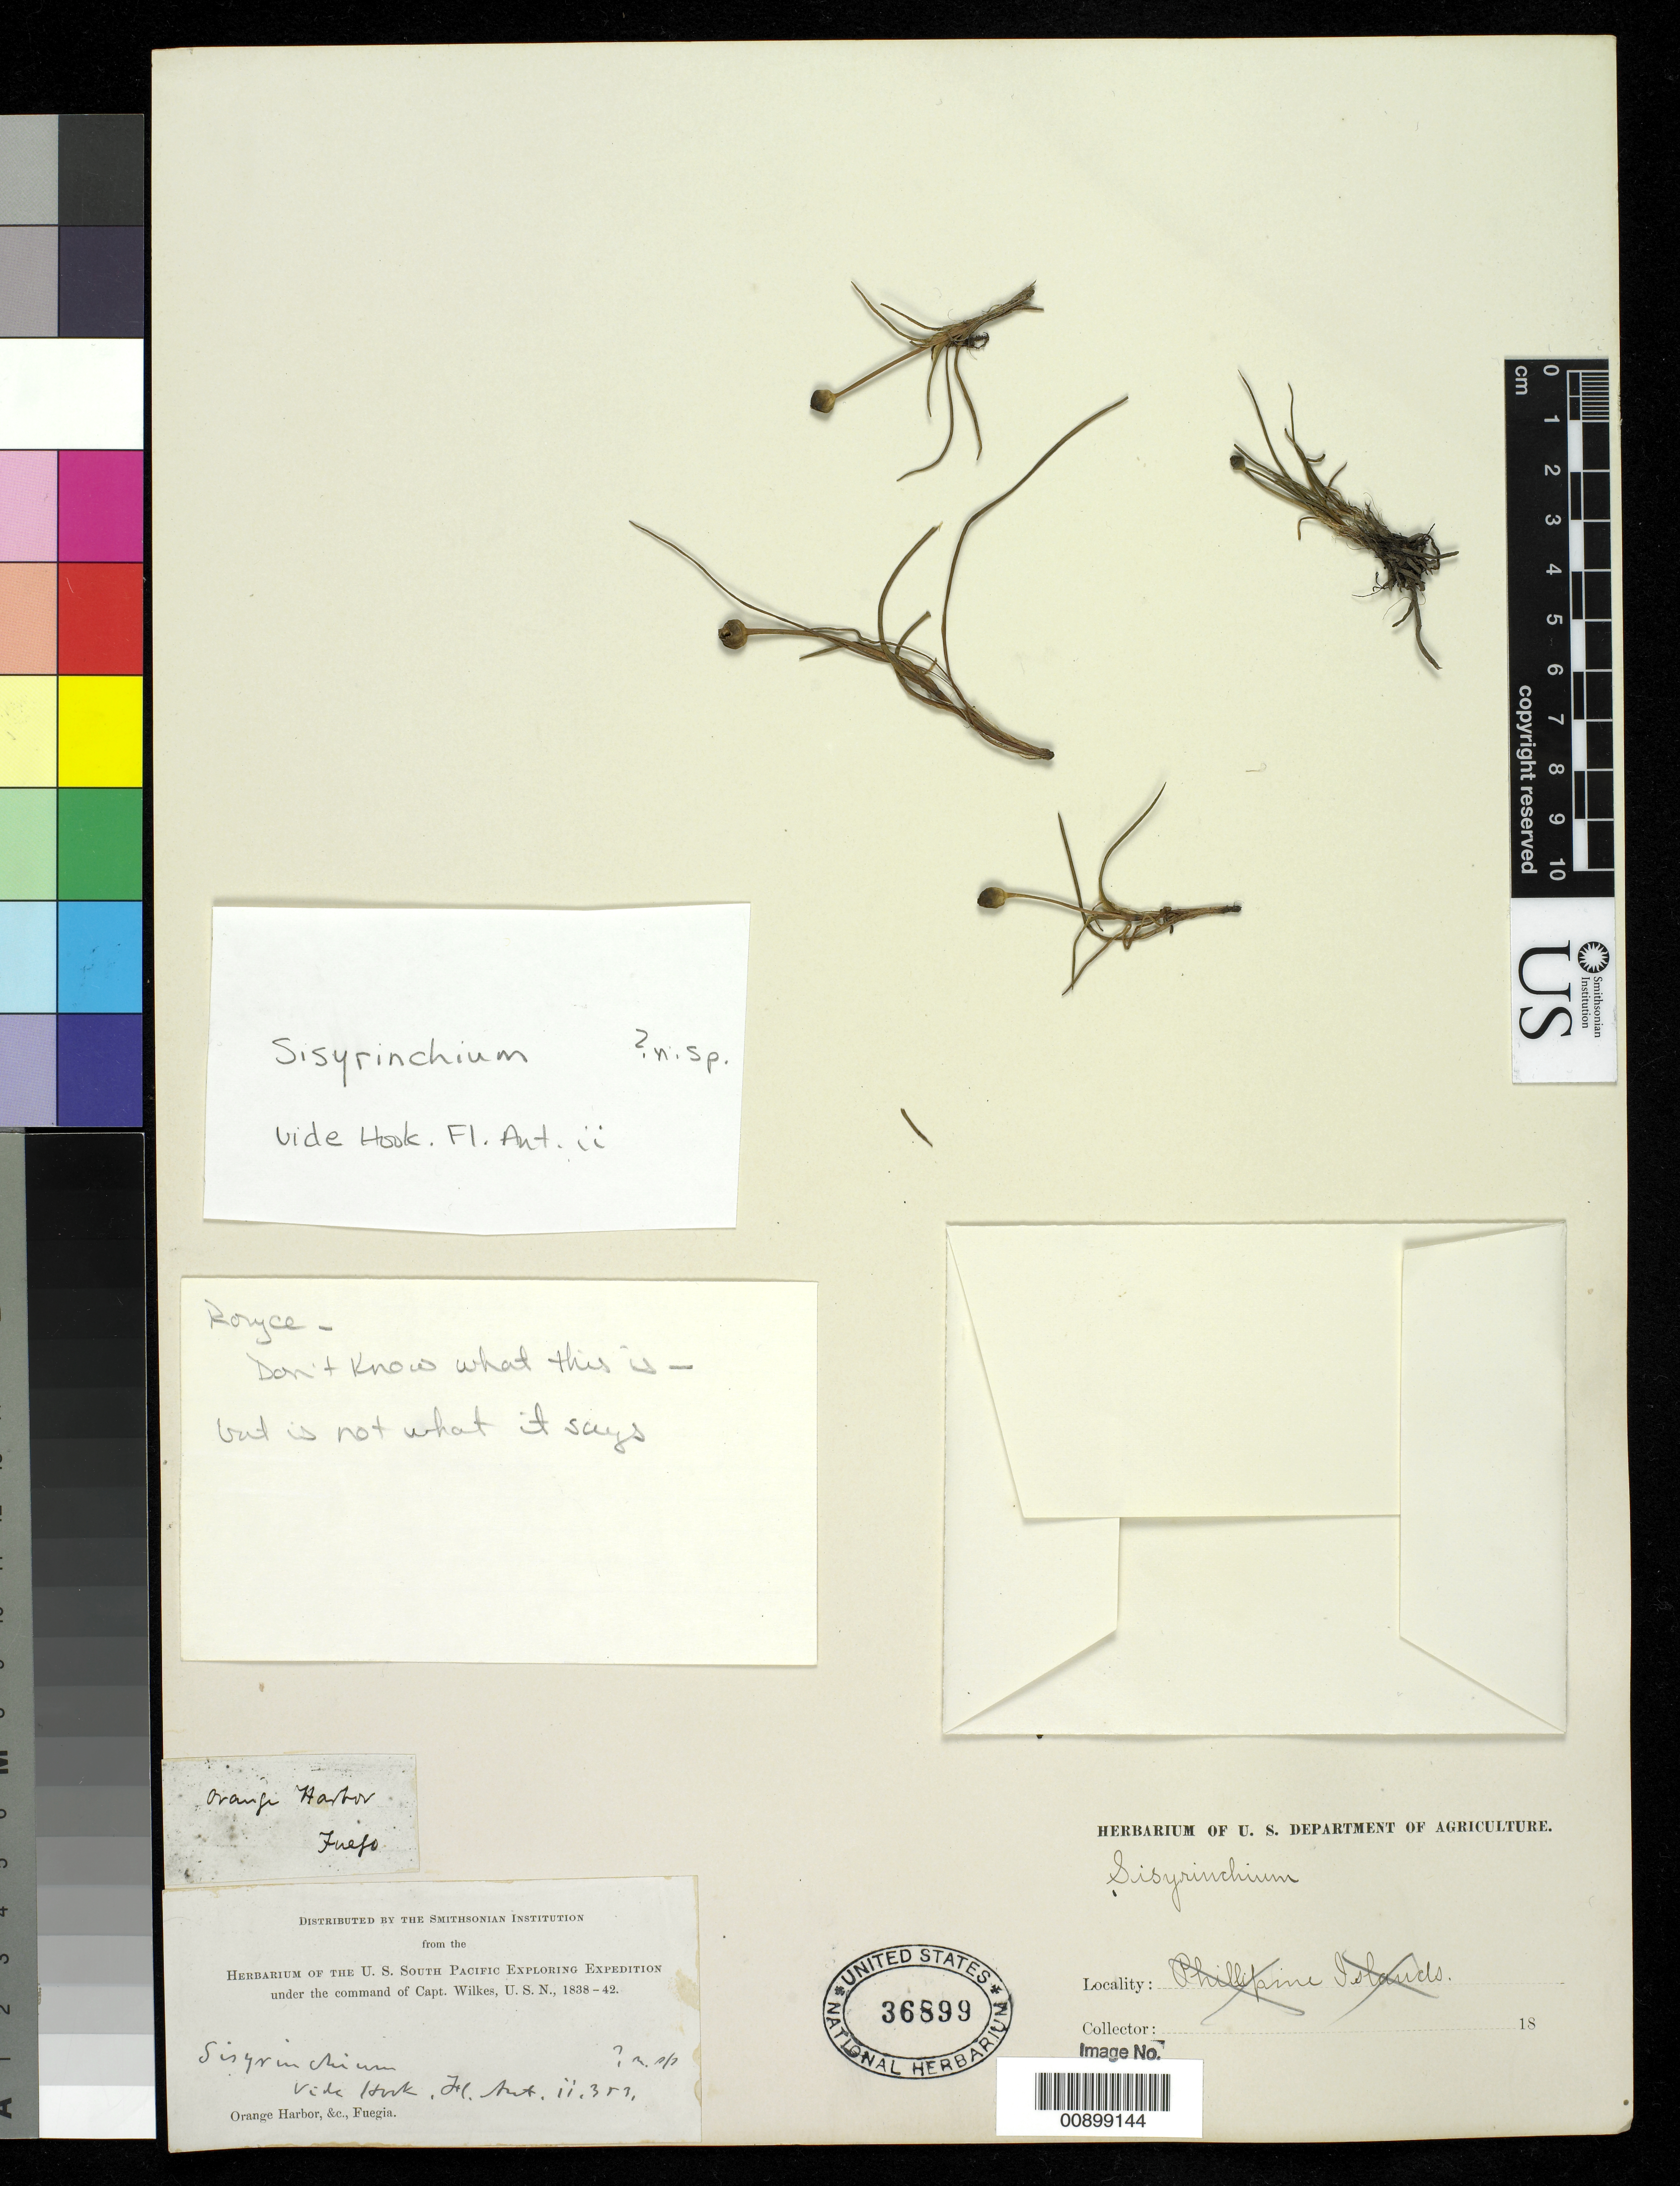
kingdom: Plantae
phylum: Tracheophyta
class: Liliopsida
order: Asparagales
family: Iridaceae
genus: Sisyrinchium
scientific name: Sisyrinchium sp.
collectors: Wilkes Explor. Exped.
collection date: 1838/1842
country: Argentina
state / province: Tierra del Fuego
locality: Orange Harbor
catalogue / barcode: US 36899